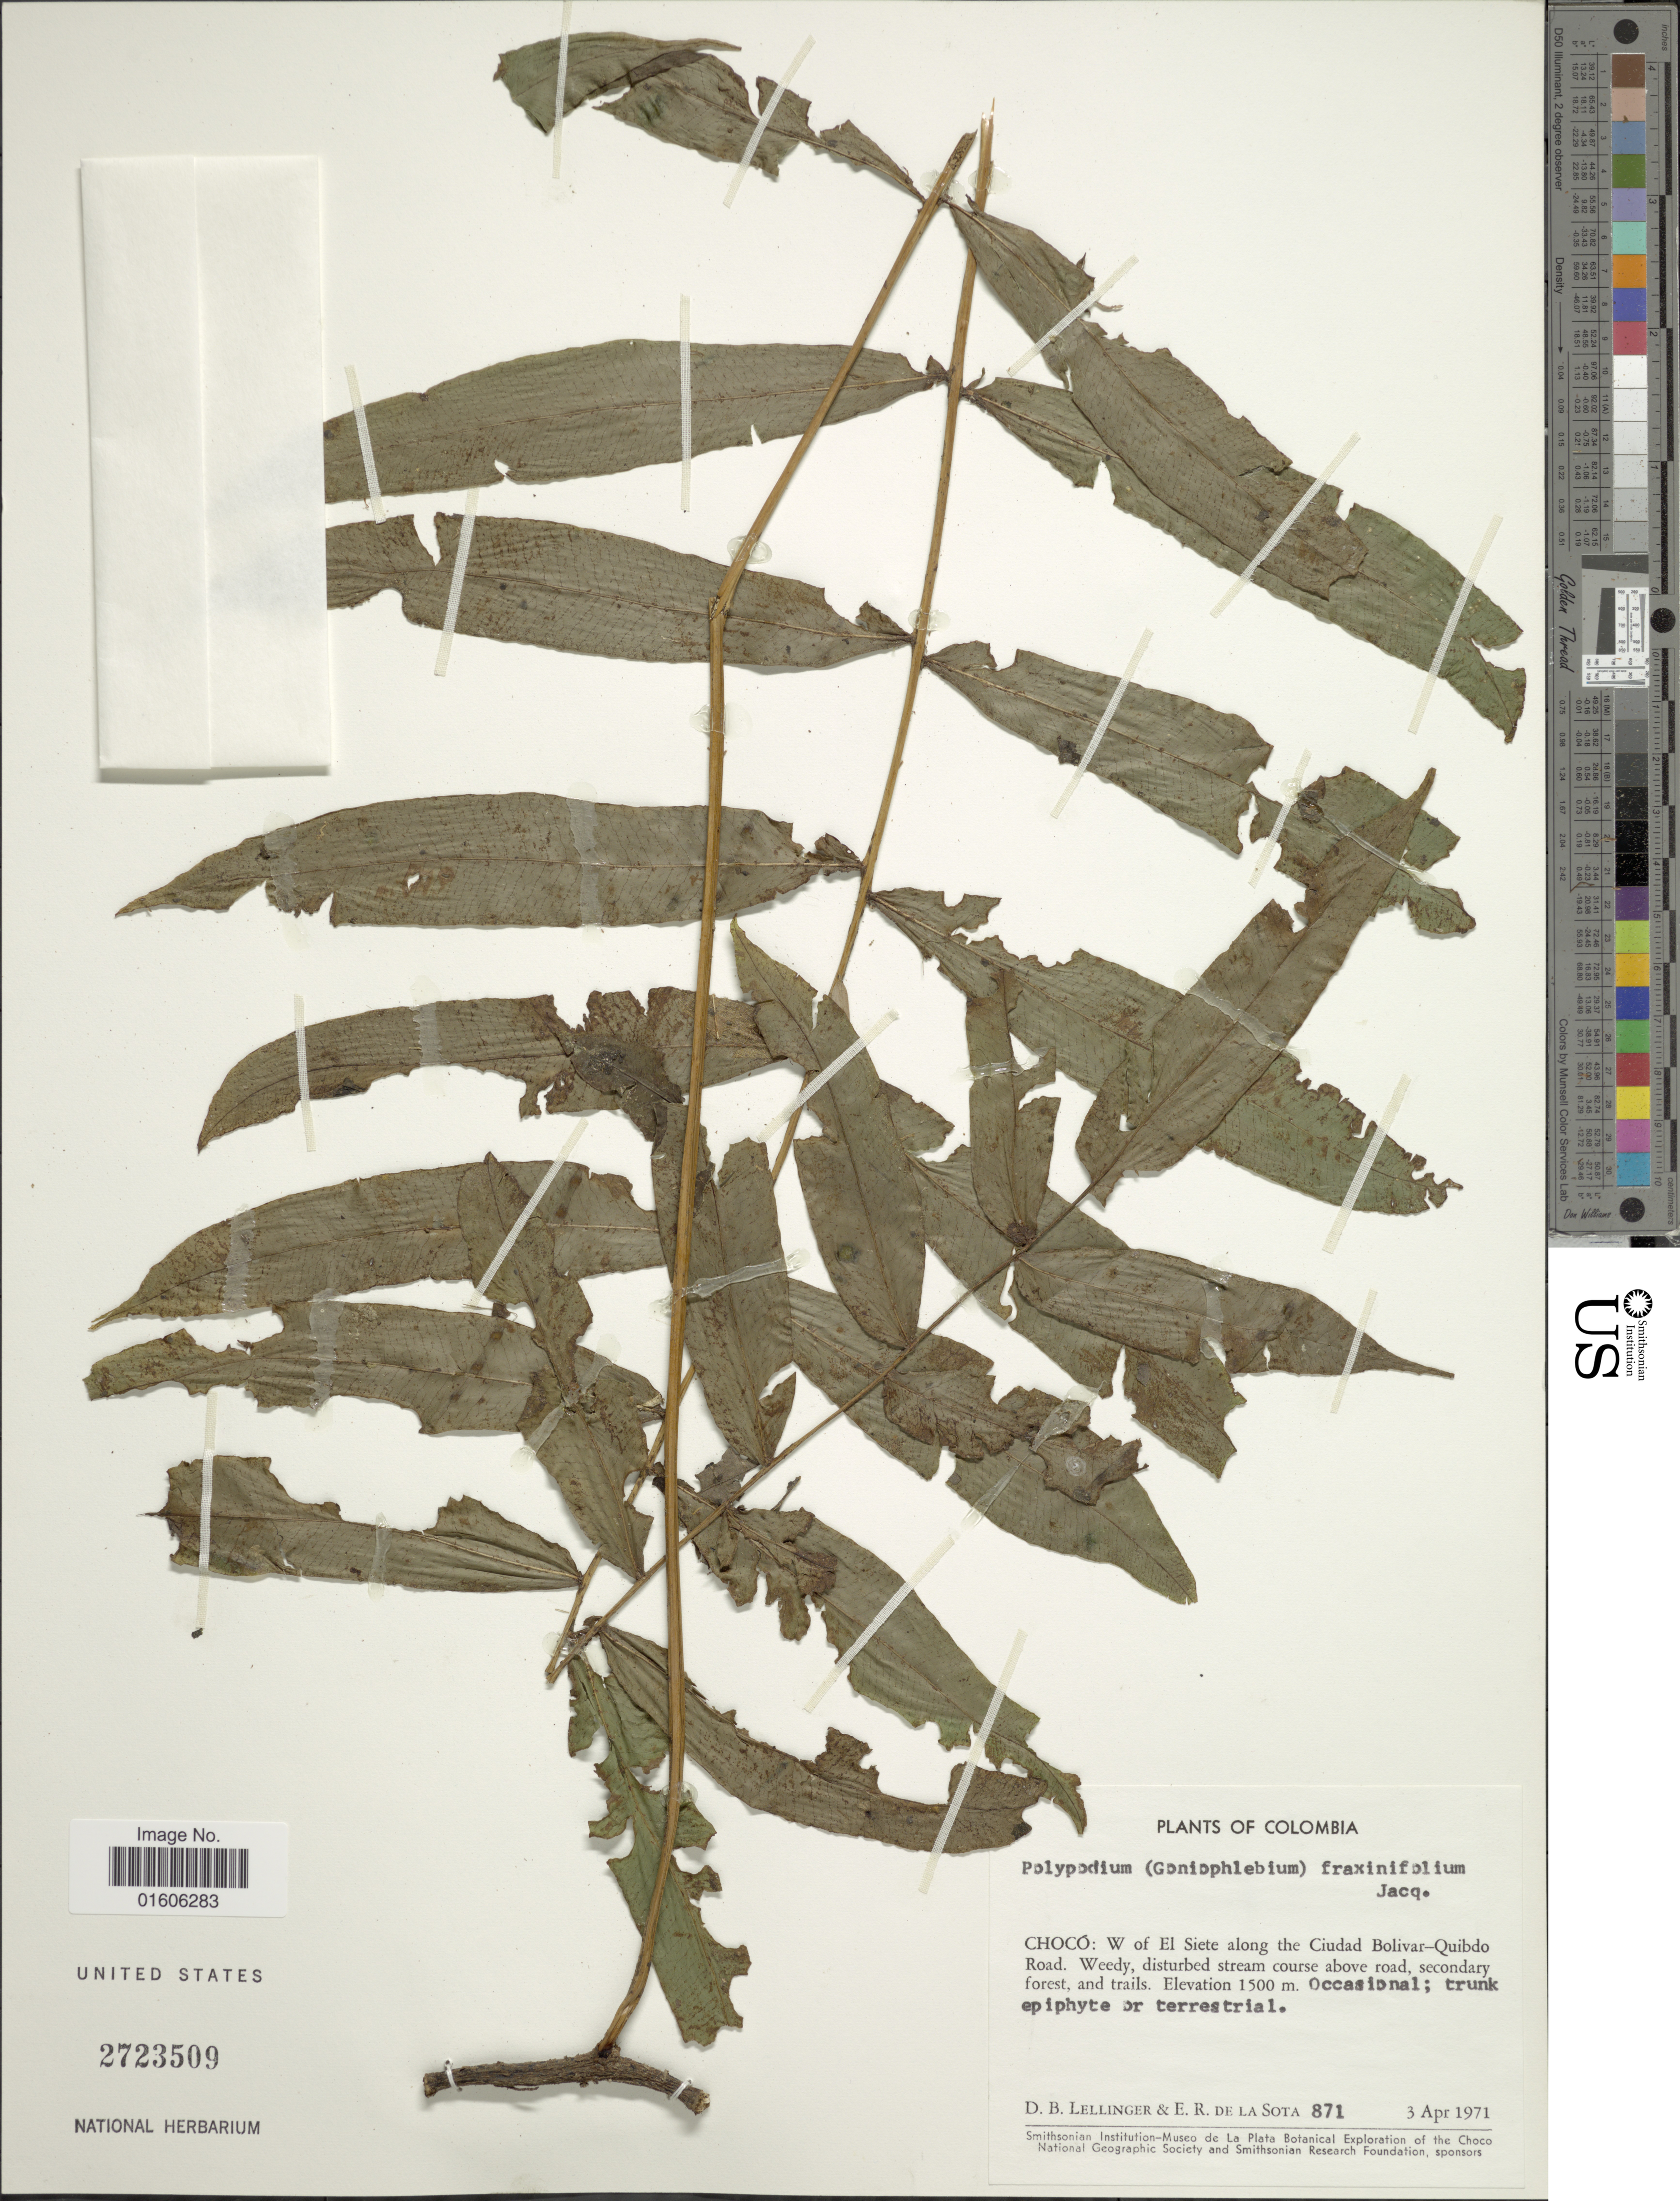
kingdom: Plantae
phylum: Tracheophyta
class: Polypodiopsida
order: Polypodiales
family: Polypodiaceae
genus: Serpocaulon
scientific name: Serpocaulon fraxinifolium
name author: (Jacq.) A.R. Sm.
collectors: D. B. Lellinger & E. R. de la Sota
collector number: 871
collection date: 1971-04-03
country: Colombia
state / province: Chocó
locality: Chocó: W of El Siete along the Ciudad Bolivar-Quibdo Road.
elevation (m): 1500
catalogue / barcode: US 2723509